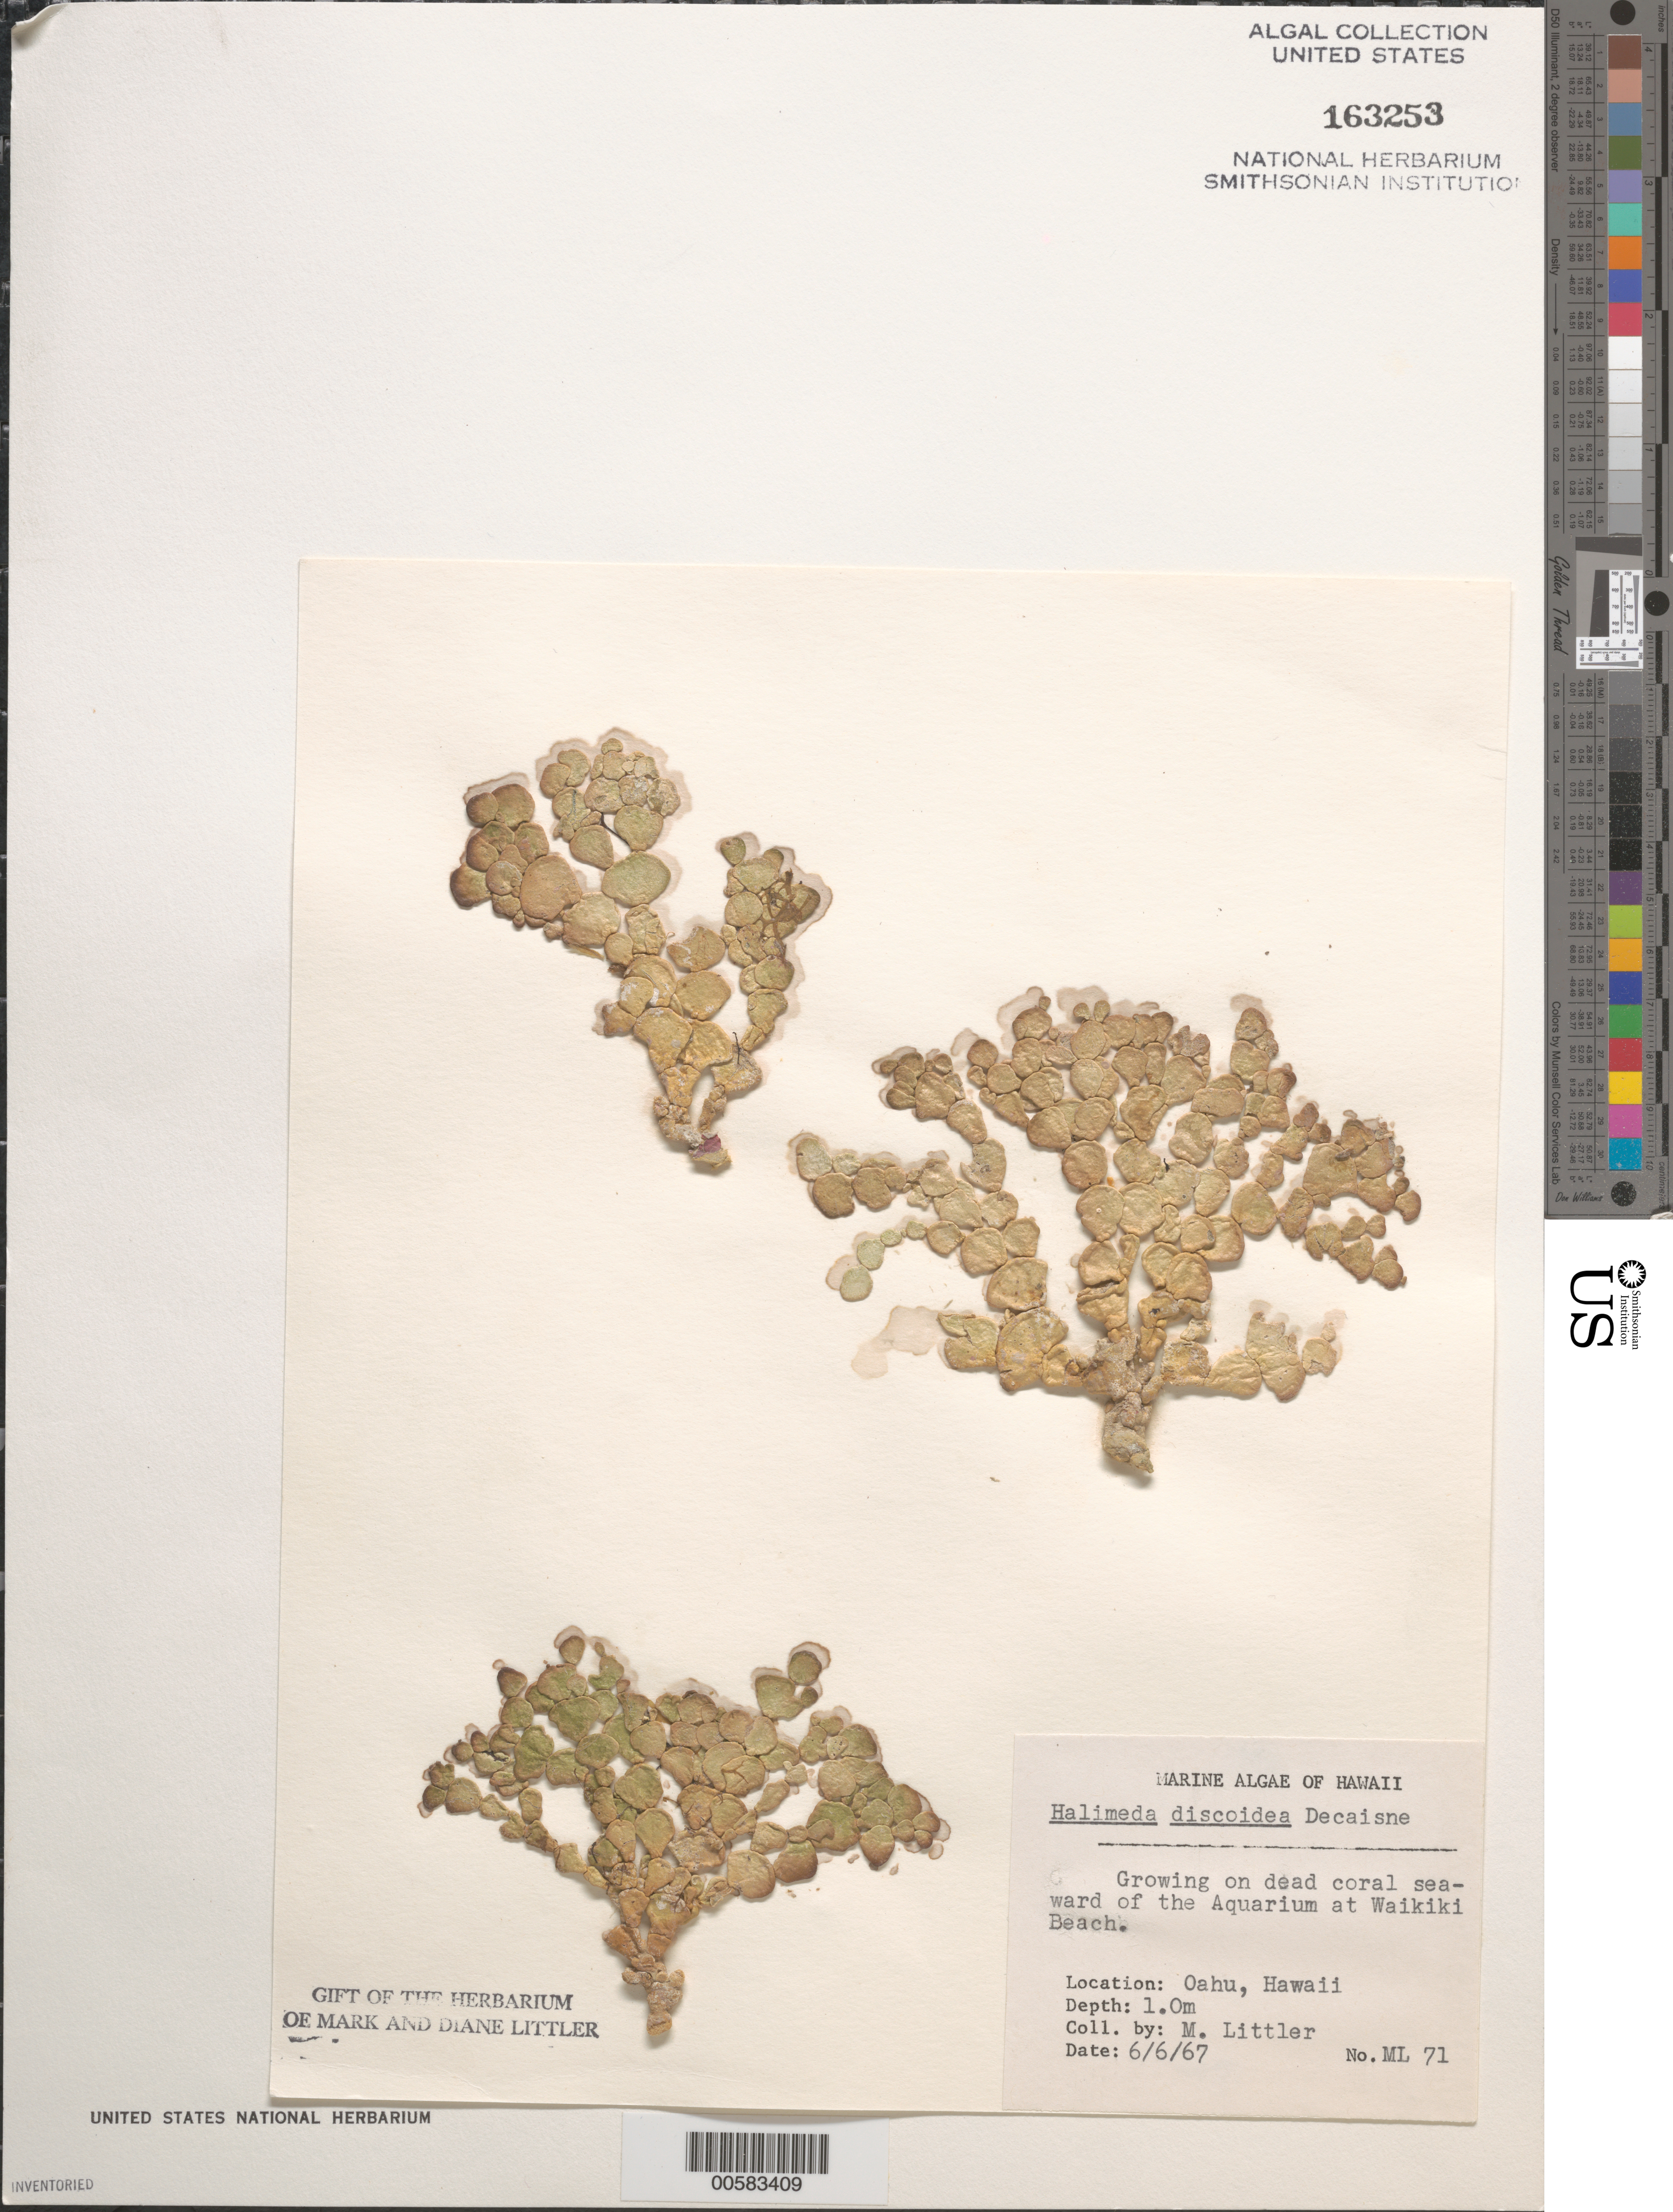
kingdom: Plantae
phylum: Chlorophyta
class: Ulvophyceae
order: Bryopsidales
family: Halimedaceae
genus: Halimeda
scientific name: Halimeda discoidea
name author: Decne.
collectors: M. M. Littler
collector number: ML 71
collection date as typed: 06 Jun 1967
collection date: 1967-06-06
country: United States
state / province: Hawaii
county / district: Honolulu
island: Oahu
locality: Waikiki Beach, Aquarium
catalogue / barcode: US 163253